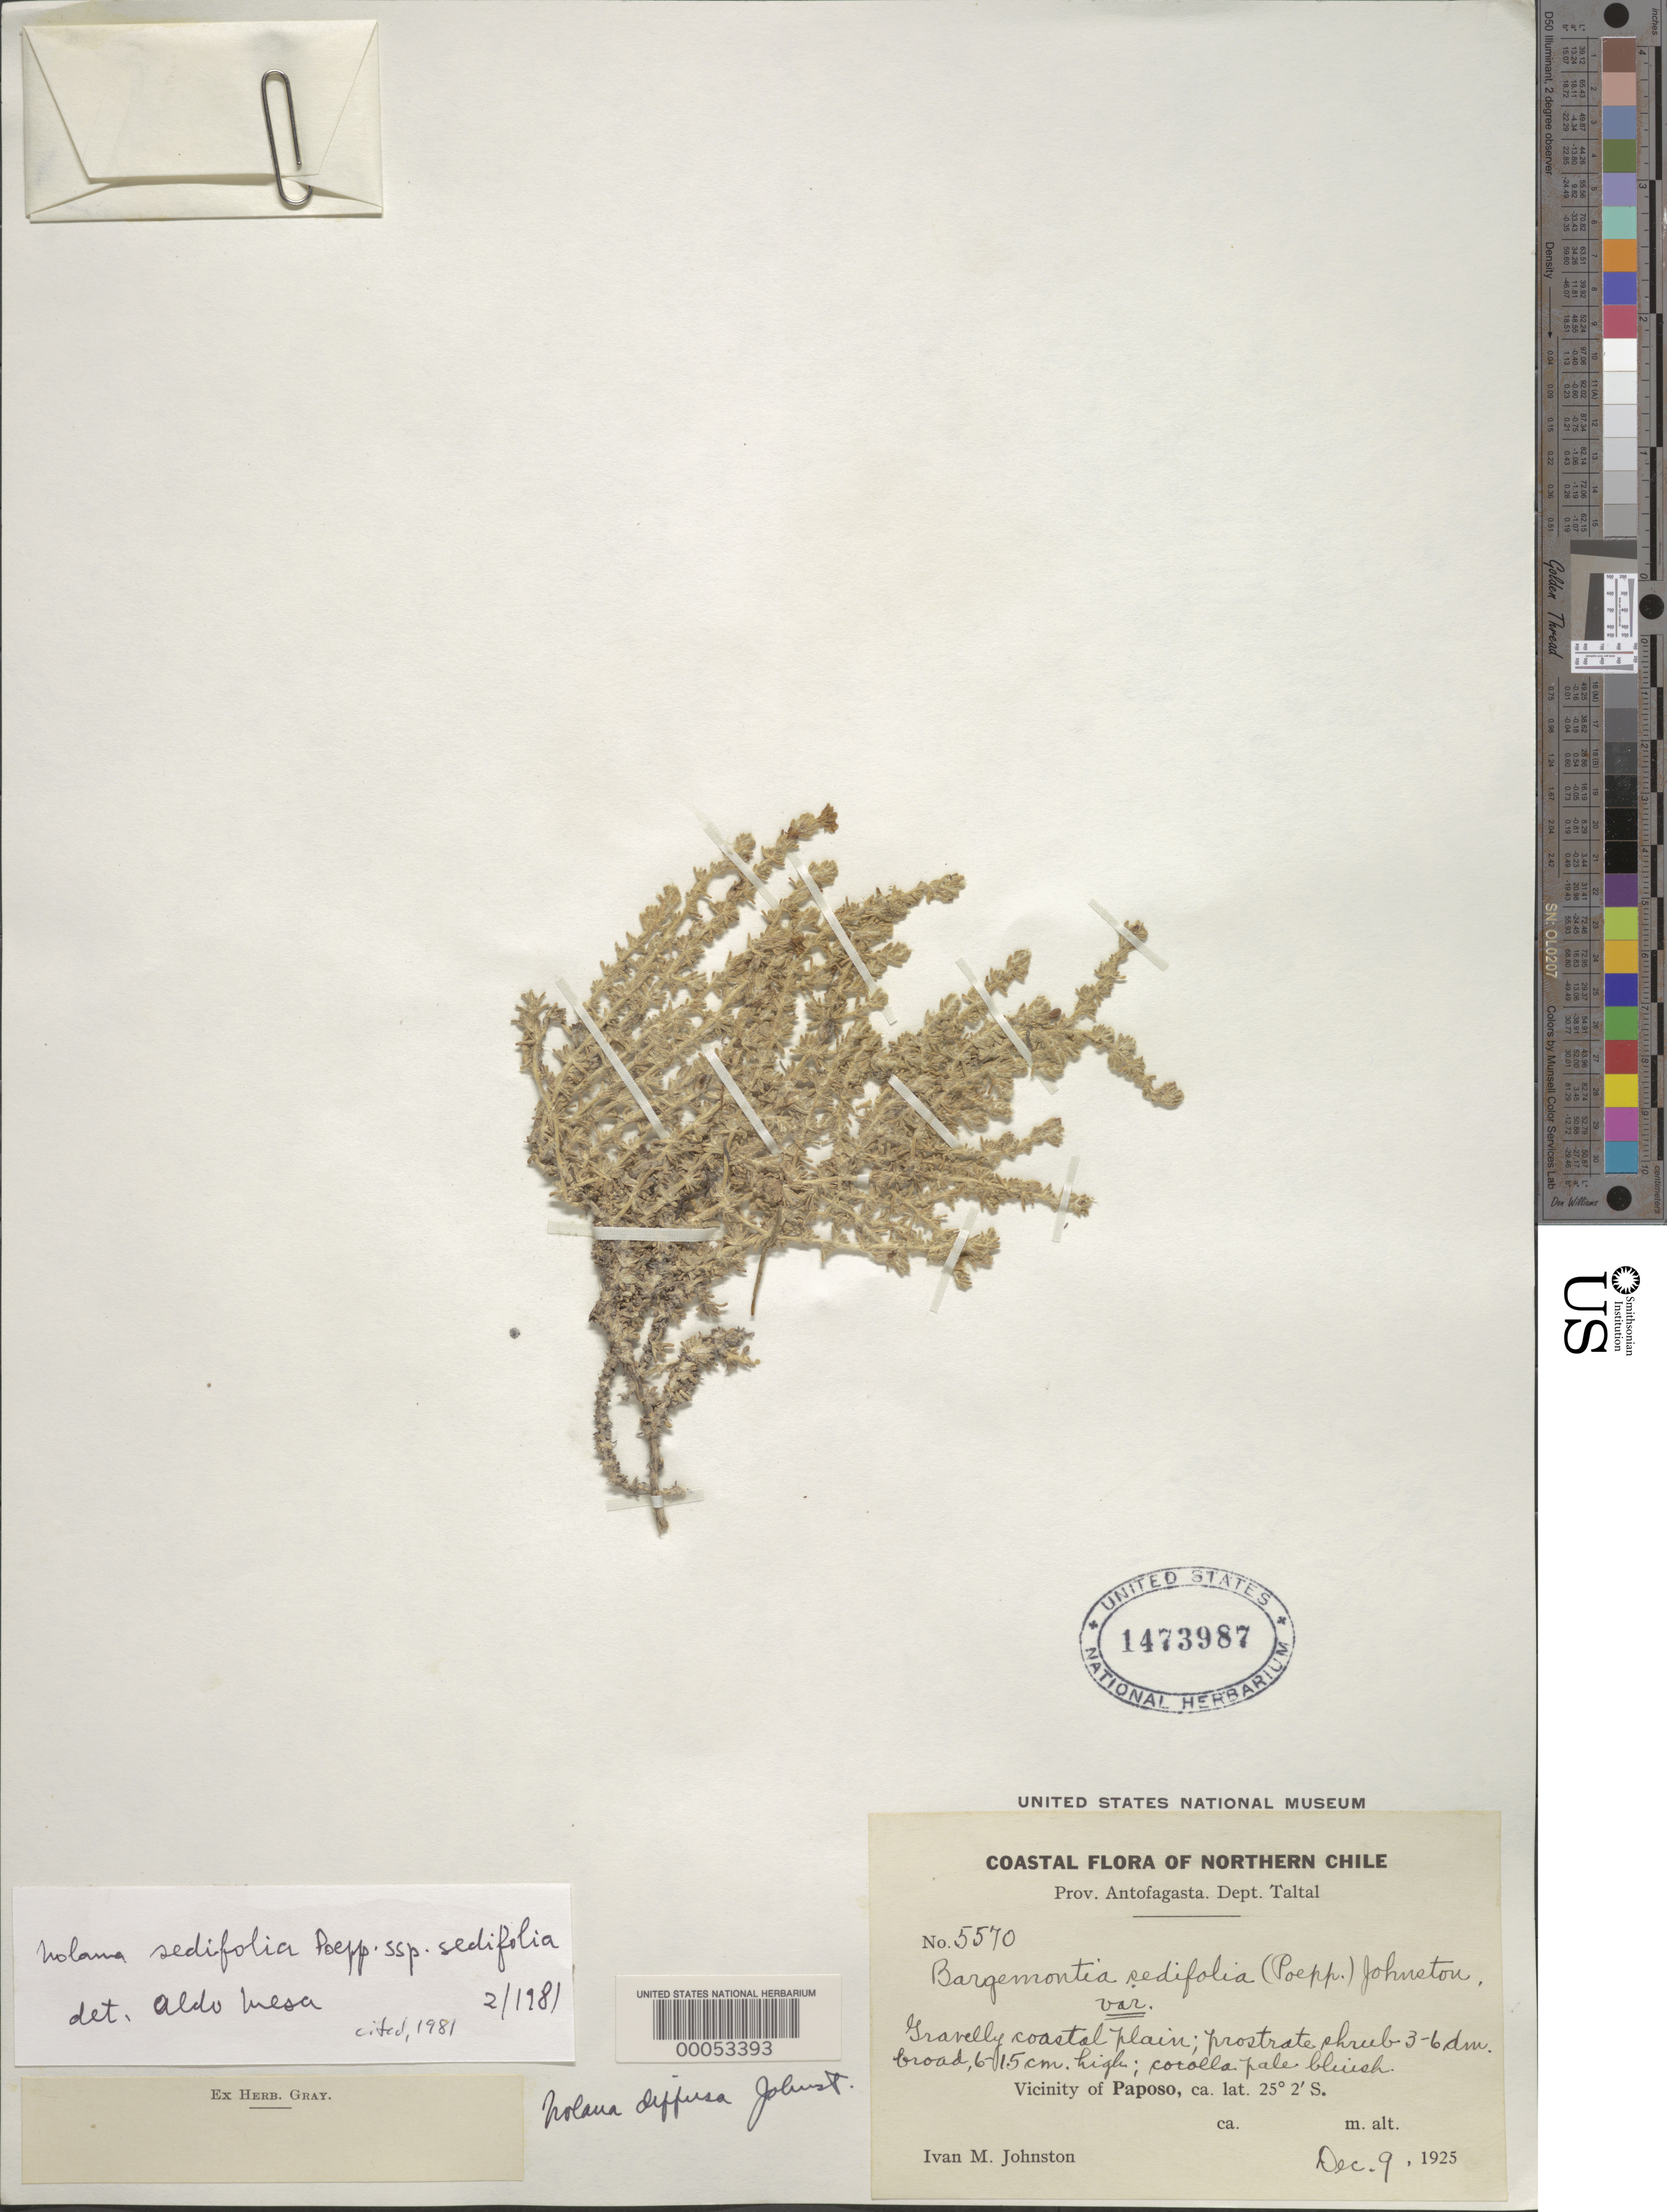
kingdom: Plantae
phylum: Tracheophyta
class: Magnoliopsida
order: Solanales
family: Solanaceae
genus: Nolana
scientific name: Nolana sedifolia subsp. sedifolia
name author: Poepp.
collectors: I.M. Johnston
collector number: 5570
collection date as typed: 09 Dec 1925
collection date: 1925-12-09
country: Chile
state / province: Antofagasta (II)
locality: Taltal dept., vicinity of paposo.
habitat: Gravelly coastal plain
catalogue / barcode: US 1473987